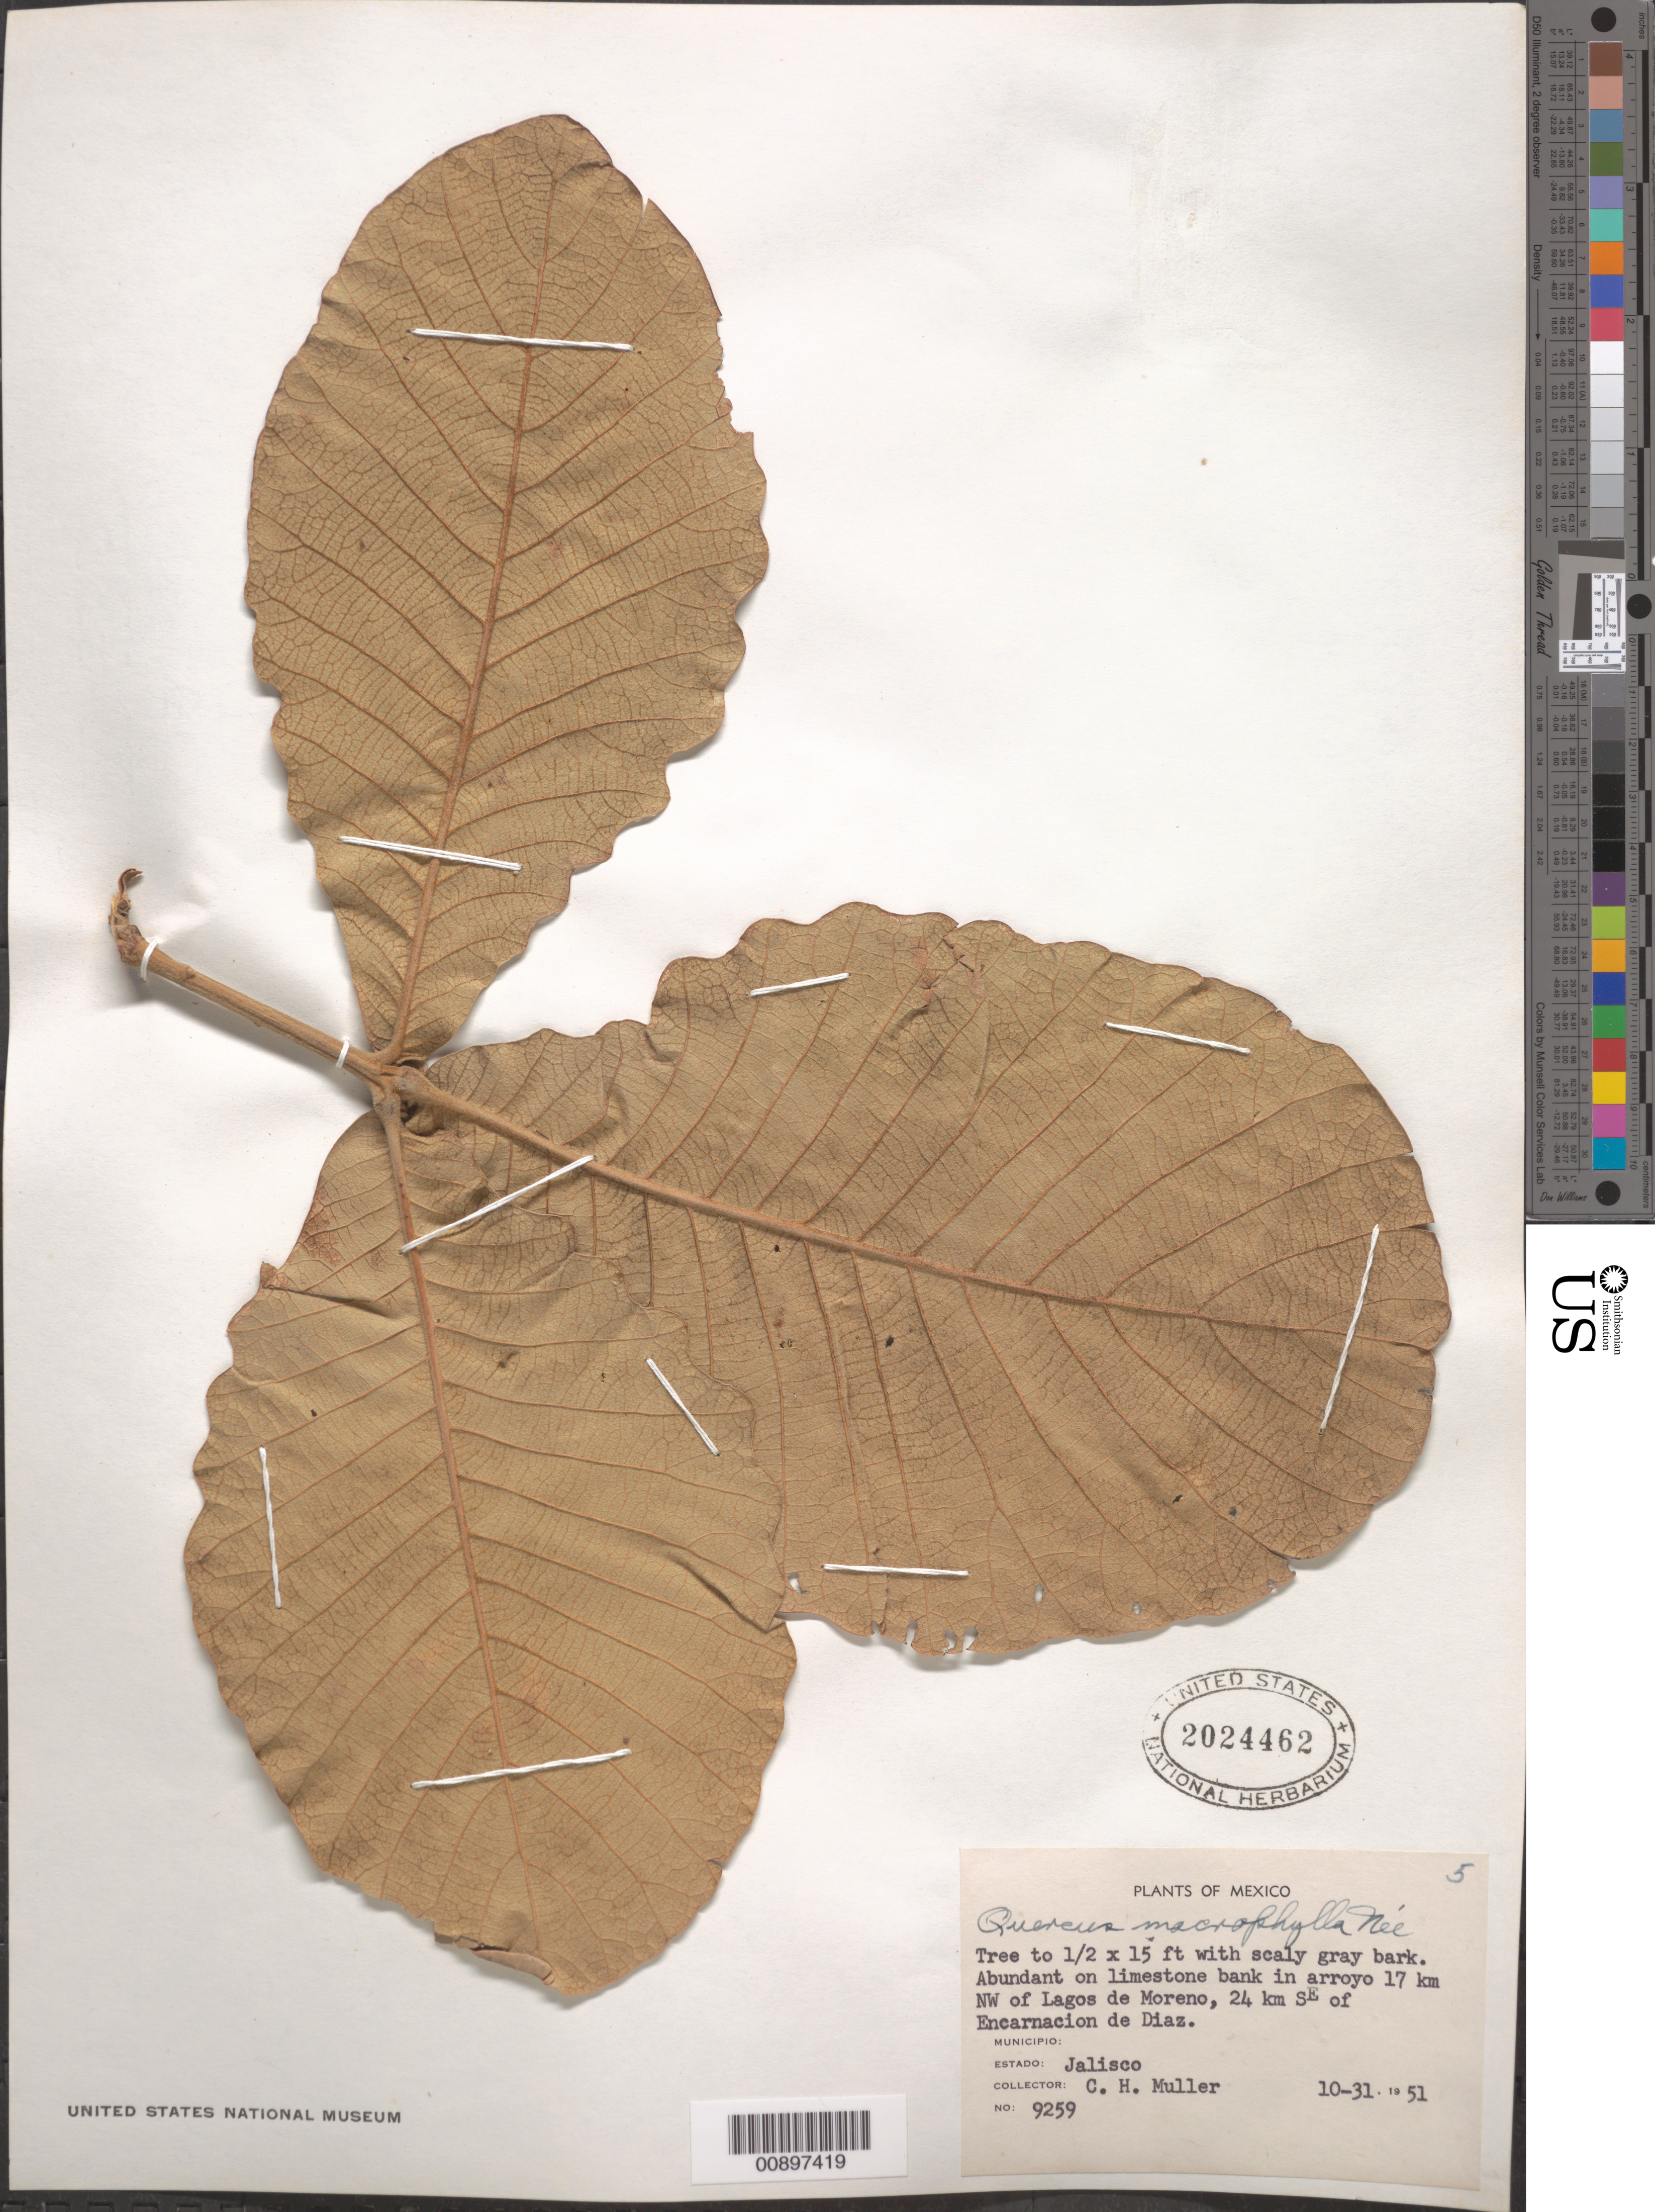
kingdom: Plantae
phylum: Tracheophyta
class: Magnoliopsida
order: Fagales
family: Fagaceae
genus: Quercus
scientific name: Quercus macrophylla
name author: Née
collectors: C. H. Muller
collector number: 9259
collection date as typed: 31 Oct 1951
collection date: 1951-10-31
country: Mexico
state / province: Jalisco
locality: In arroyo 17 km NW of Lagos de Moreno, 24 km SE of Encarnación de Díaz. Estado de Jalisco.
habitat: Abundant on limestone bank in arroyo.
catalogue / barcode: US 2024462